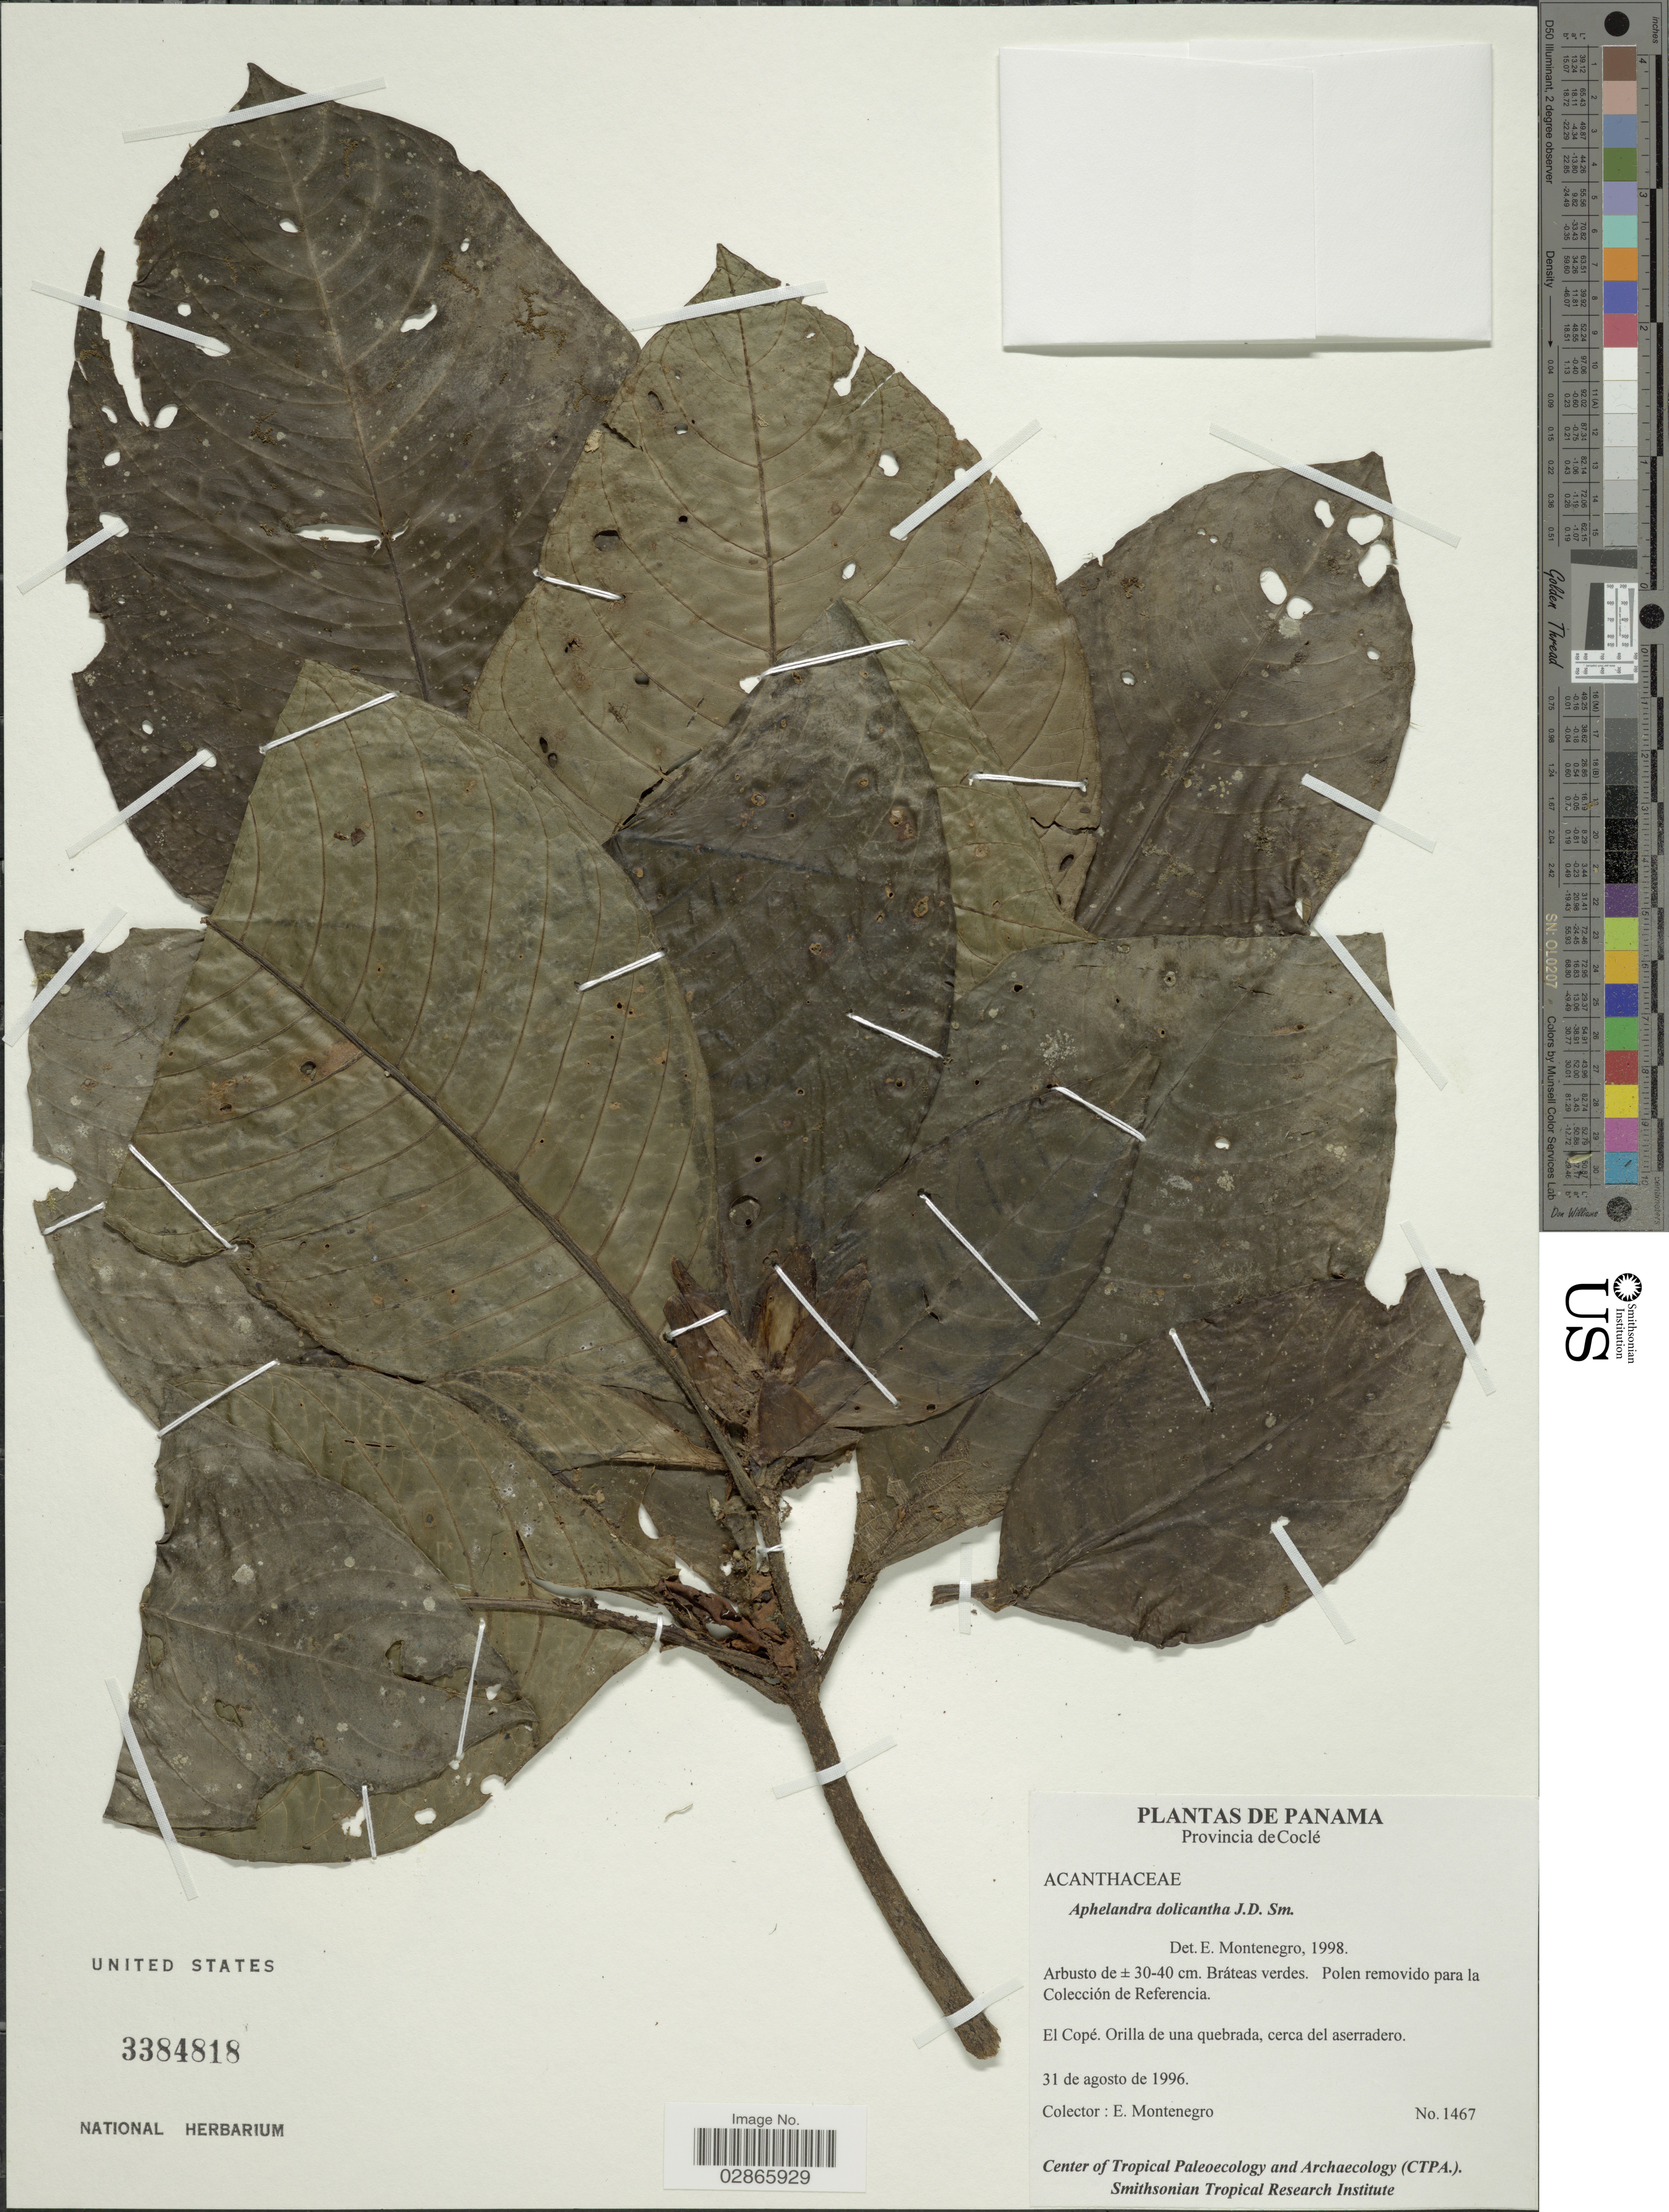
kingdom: Plantae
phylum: Tracheophyta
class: Magnoliopsida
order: Lamiales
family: Acanthaceae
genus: Aphelandra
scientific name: Aphelandra dolichantha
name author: Donn. Sm.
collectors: E. Montenegro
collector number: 1467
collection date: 1996-08-31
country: Panama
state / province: Coclé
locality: El Copé. Orilla de una quebrada, cerca del asseradero.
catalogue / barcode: US 3384818